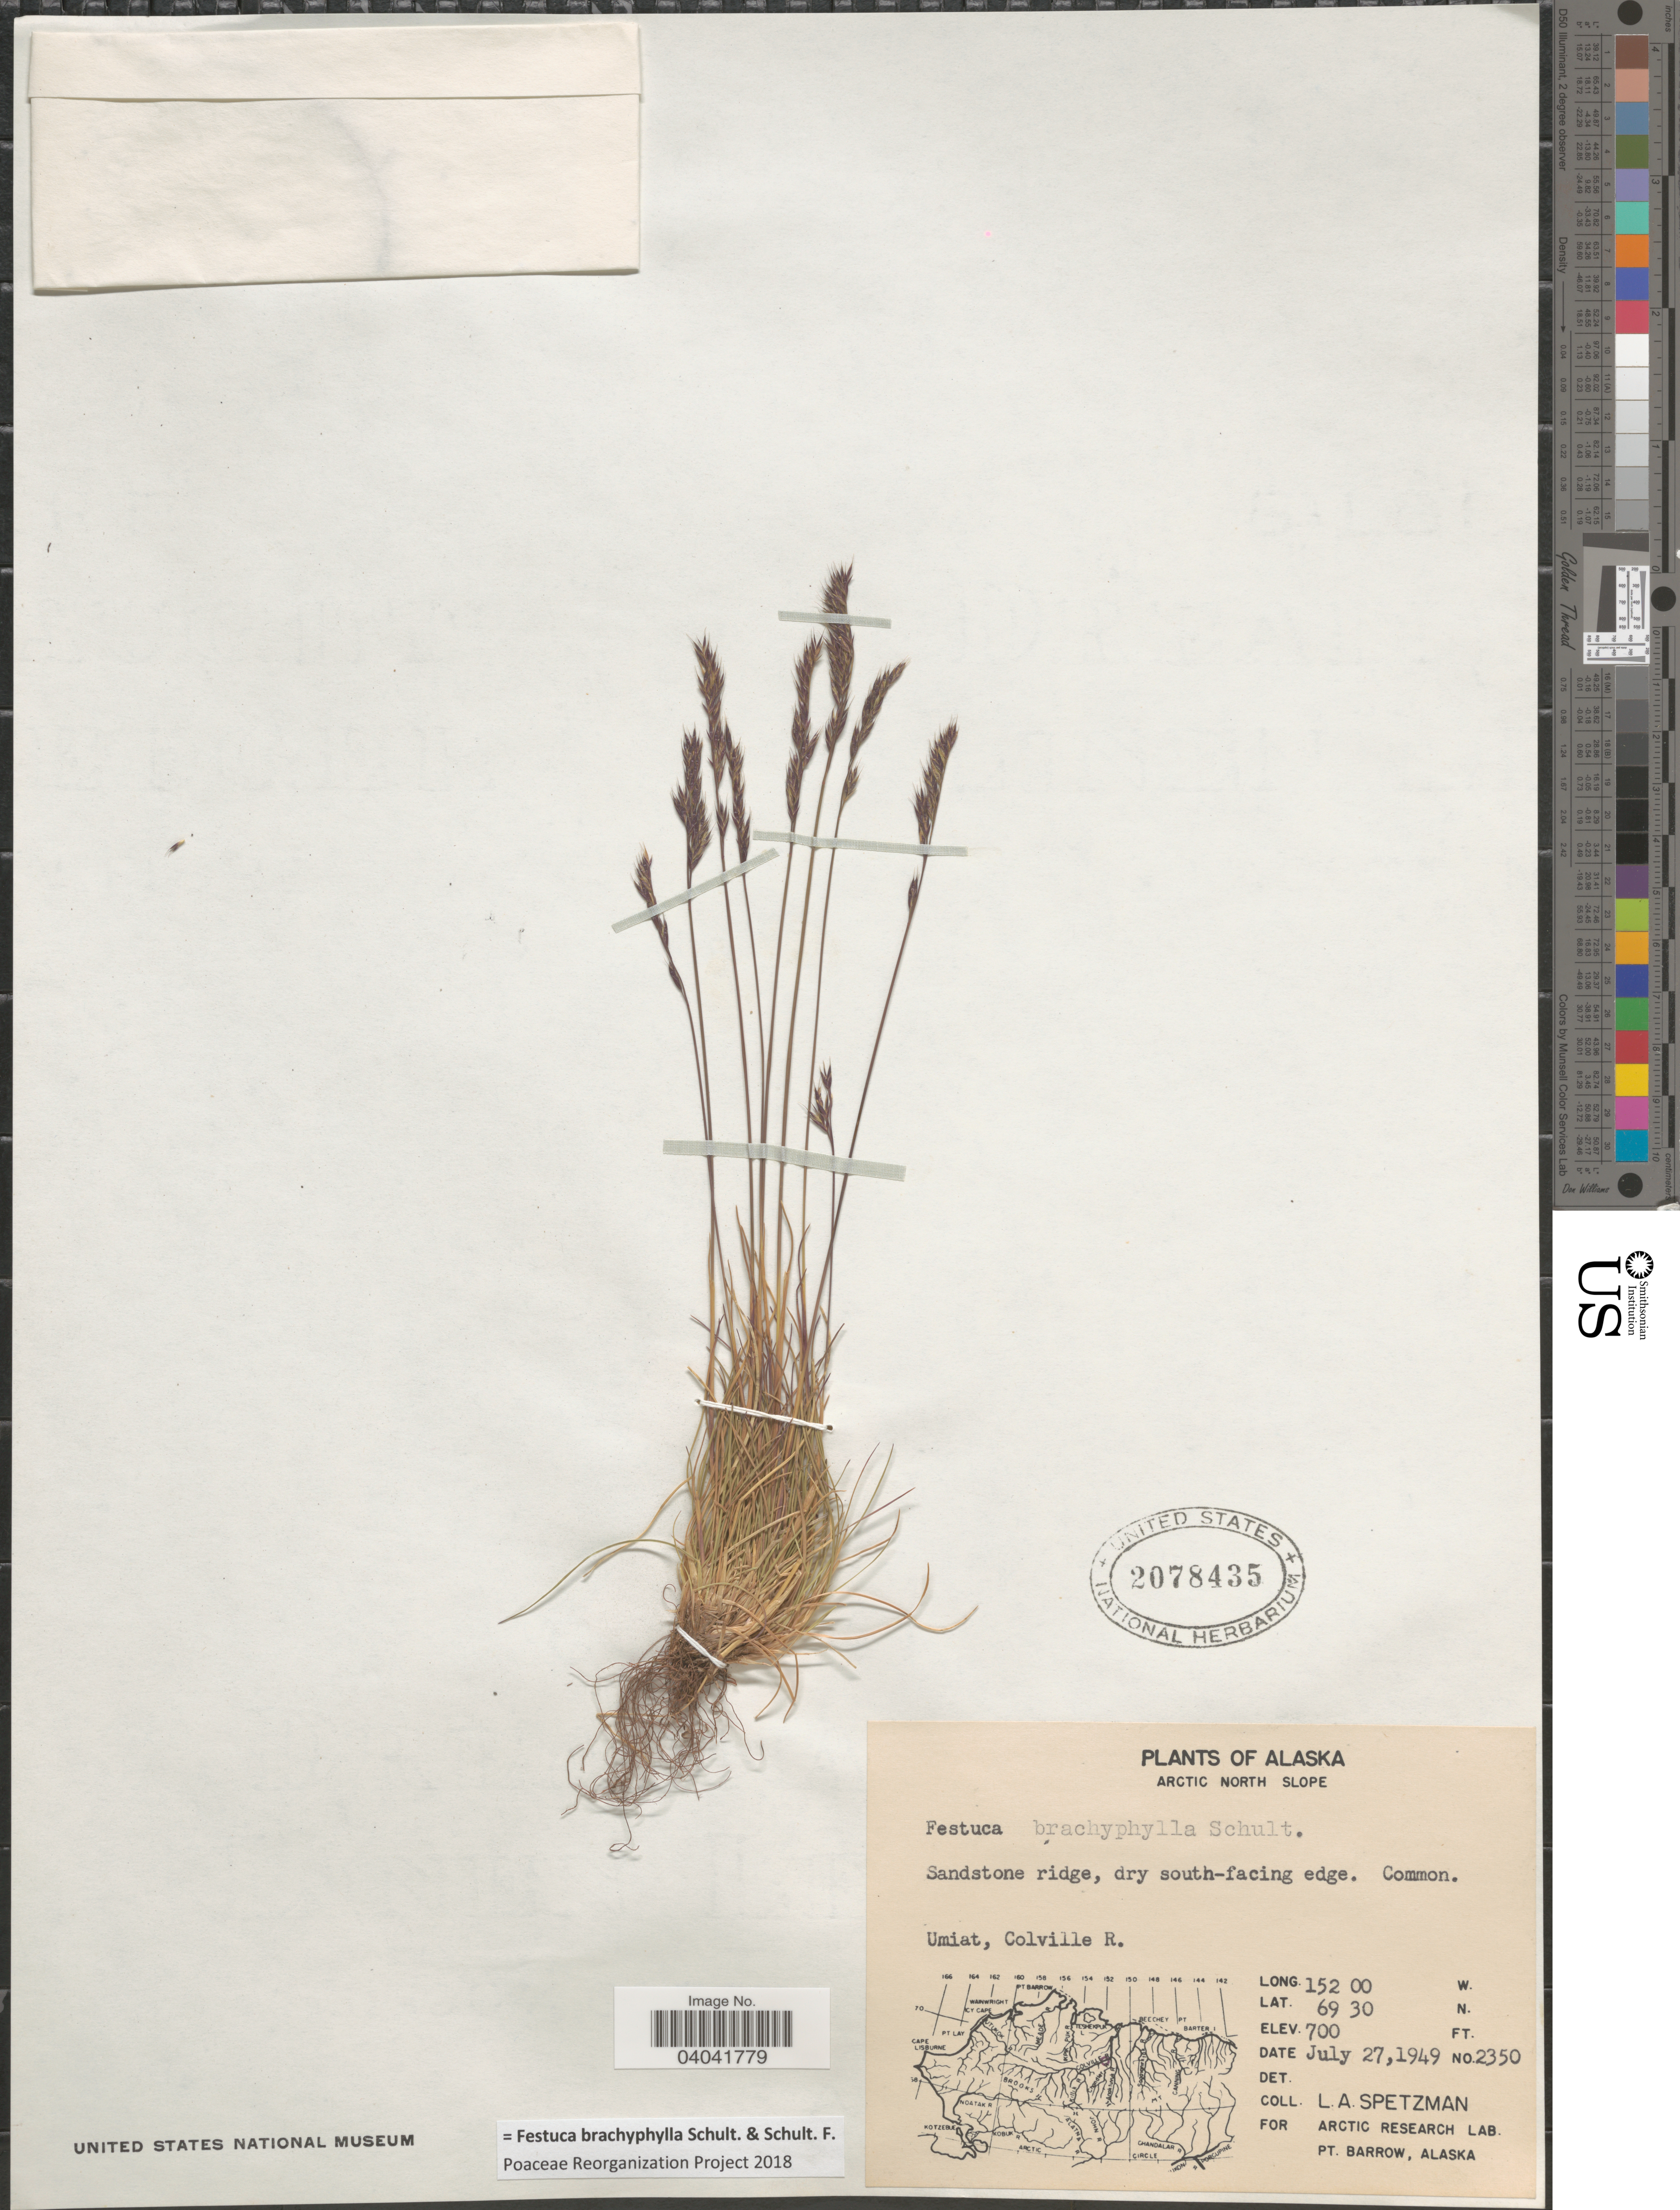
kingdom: Plantae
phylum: Tracheophyta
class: Liliopsida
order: Poales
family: Poaceae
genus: Festuca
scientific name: Festuca brachyphylla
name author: Schult. & Schult. f.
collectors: L. Spetzman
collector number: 2350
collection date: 1949-07-27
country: United States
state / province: Alaska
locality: Arctic North Slope. Umiat, Colville R.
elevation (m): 213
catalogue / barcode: US 2078435